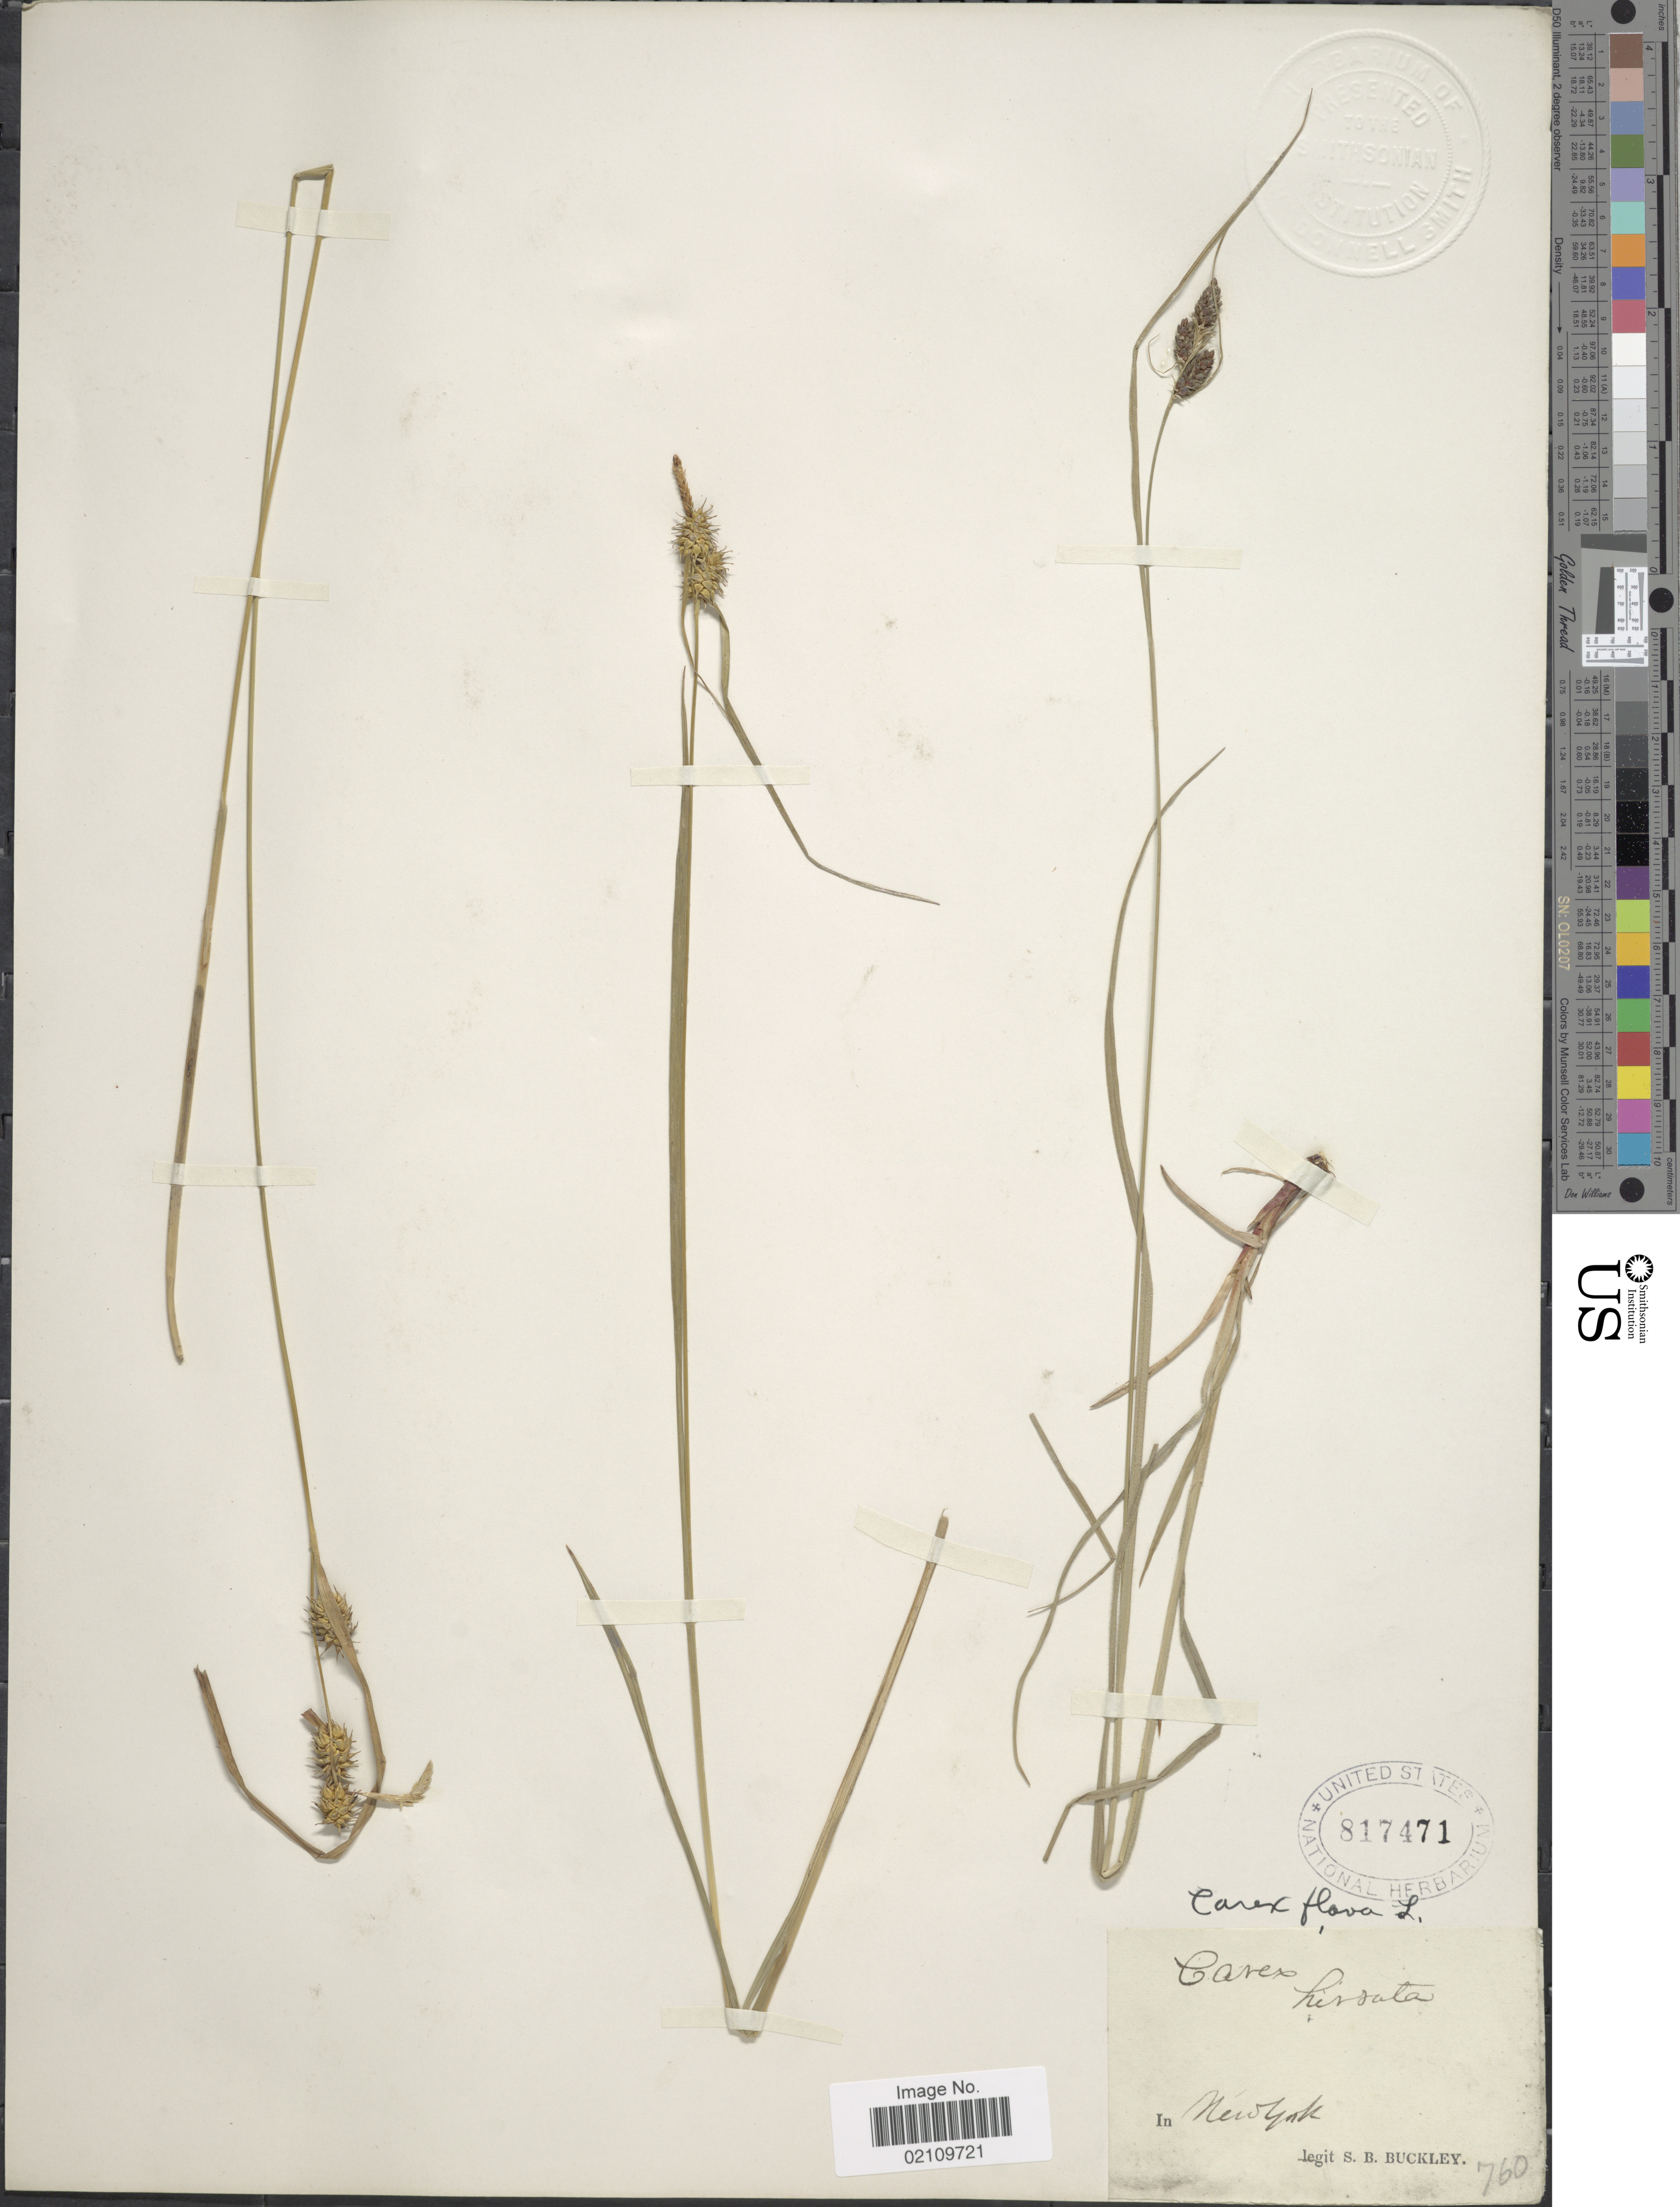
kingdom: Plantae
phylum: Tracheophyta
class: Liliopsida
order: Poales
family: Cyperaceae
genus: Carex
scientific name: Carex flava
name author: L.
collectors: S. B. Buckley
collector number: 760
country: United States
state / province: New York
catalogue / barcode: US 817471